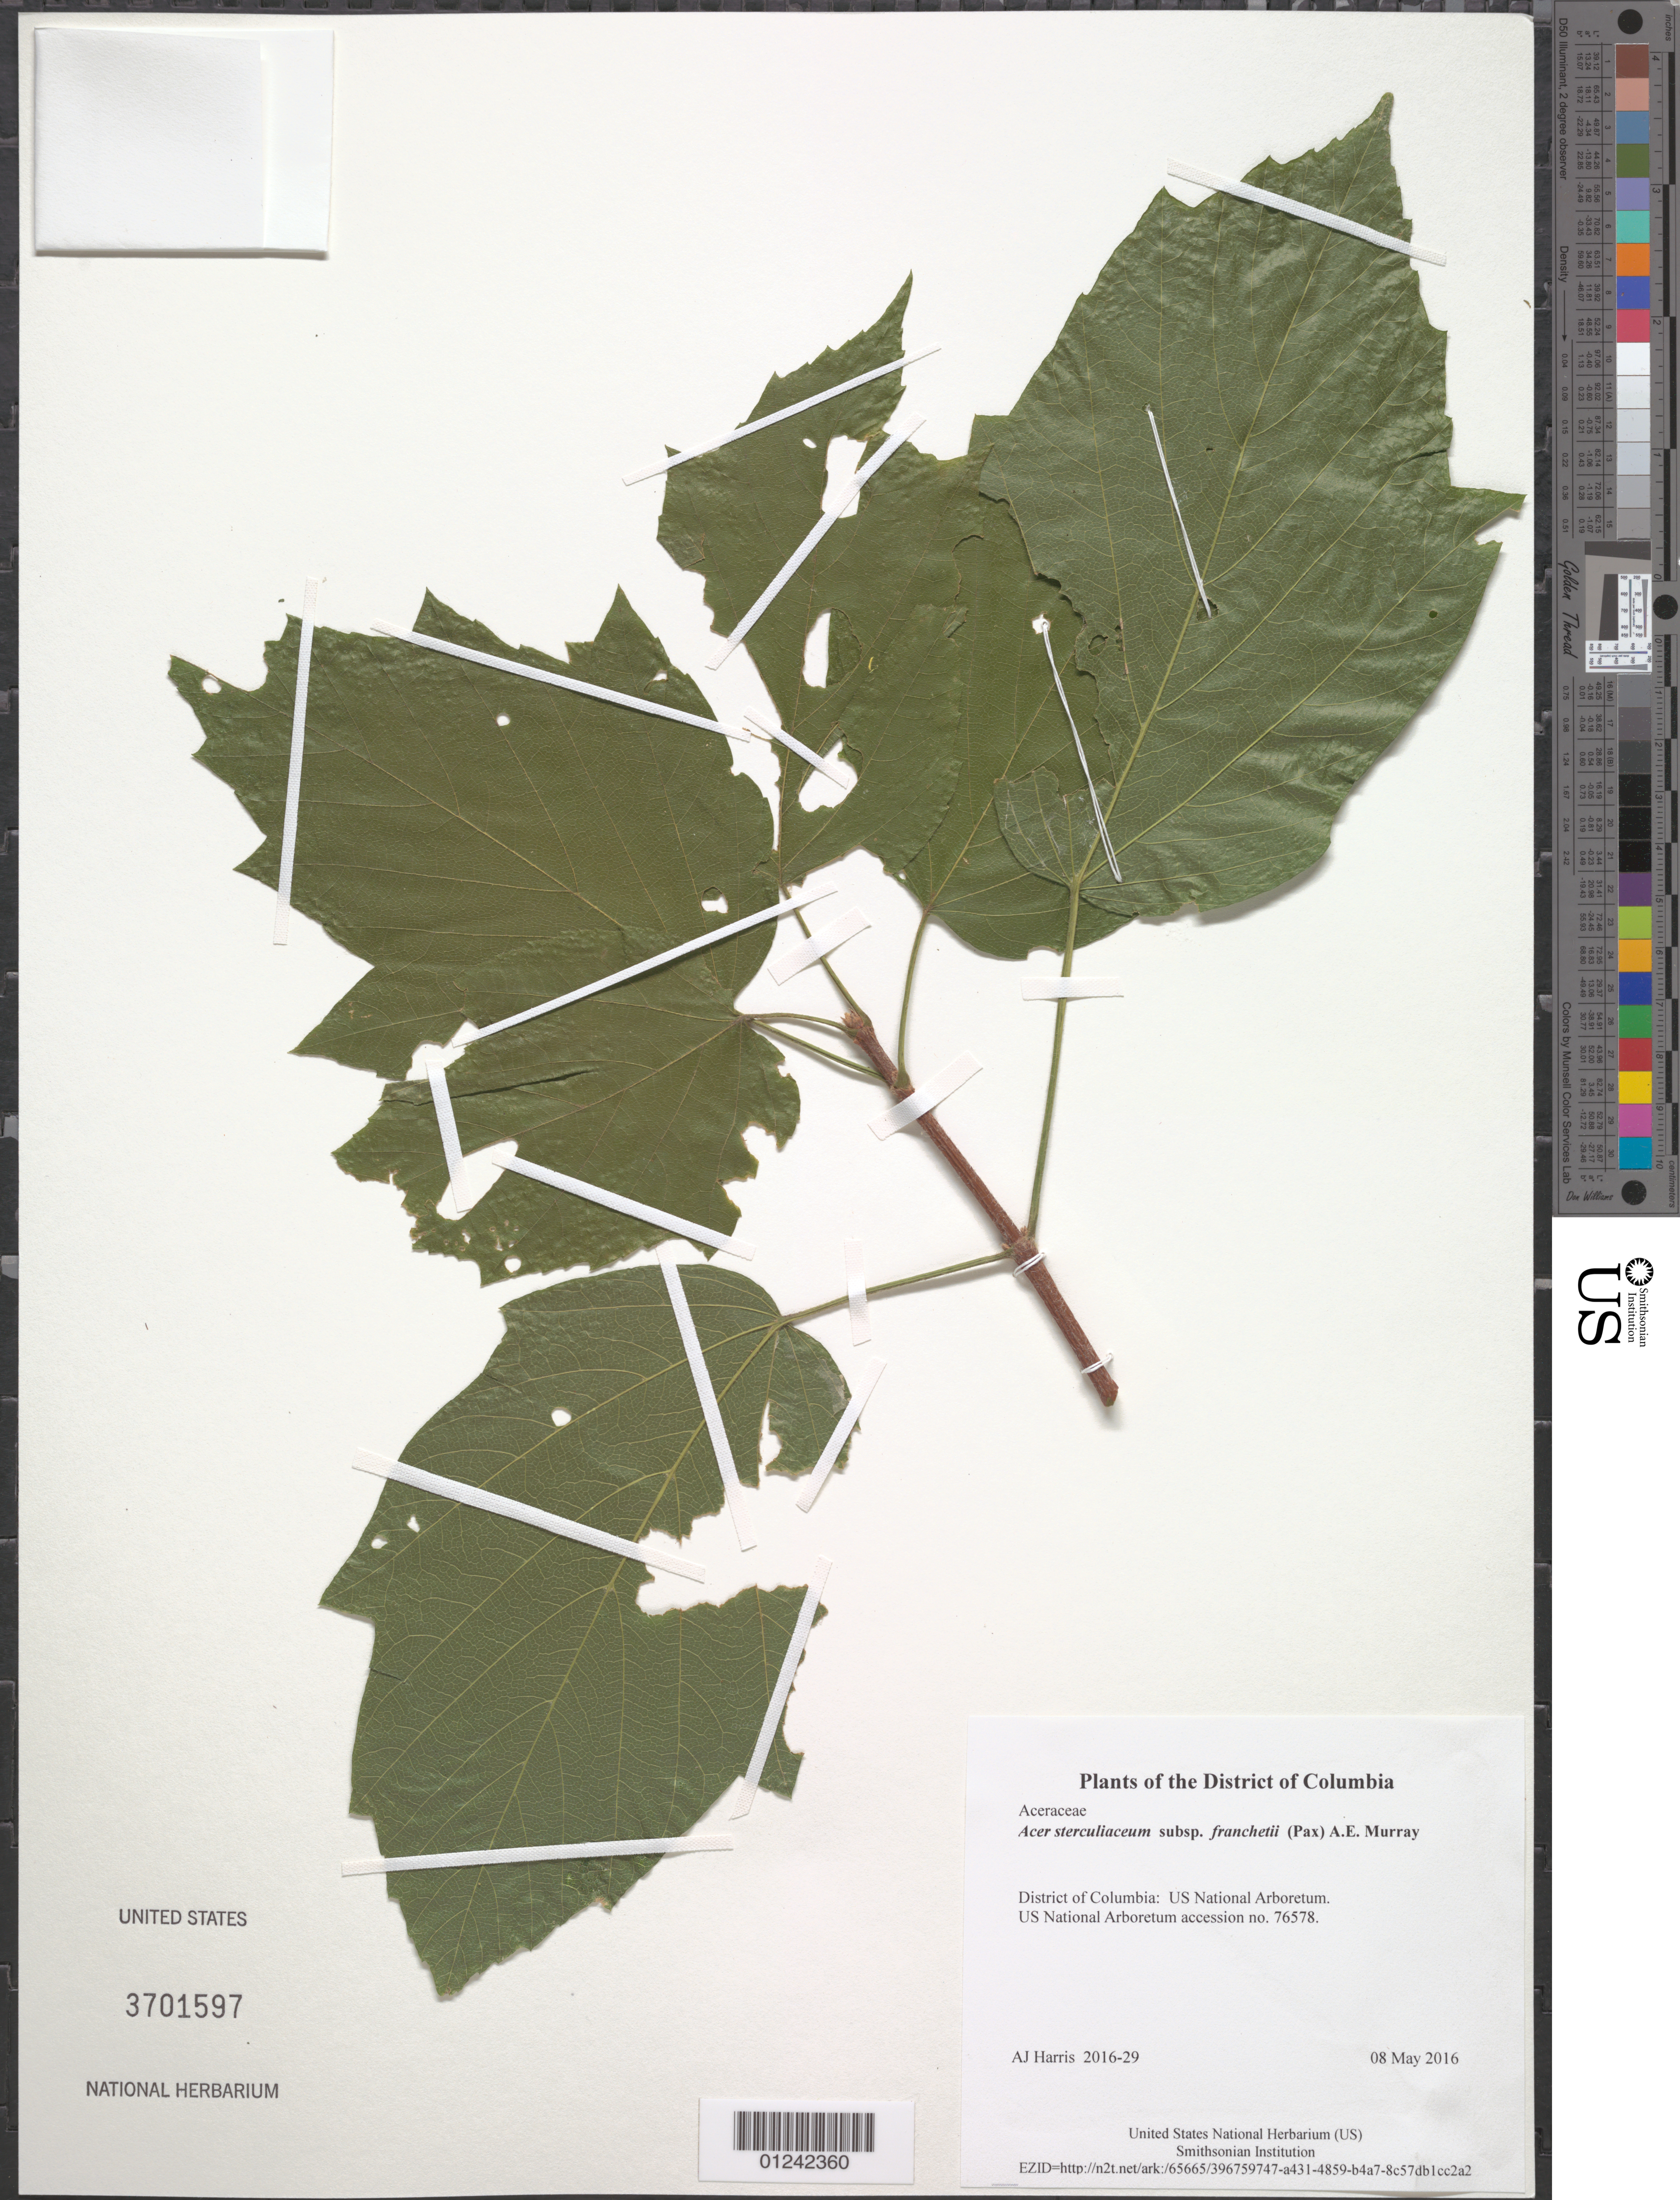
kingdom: Plantae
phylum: Tracheophyta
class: Magnoliopsida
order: Sapindales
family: Sapindaceae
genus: Acer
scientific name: Acer sterculiaceum subsp. franchetii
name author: (Pax) A.E. Murray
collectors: A. J. Harris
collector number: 2016-29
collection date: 2016-05-08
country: United States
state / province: District of Columbia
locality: US National Arboretum.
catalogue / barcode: US 3701597